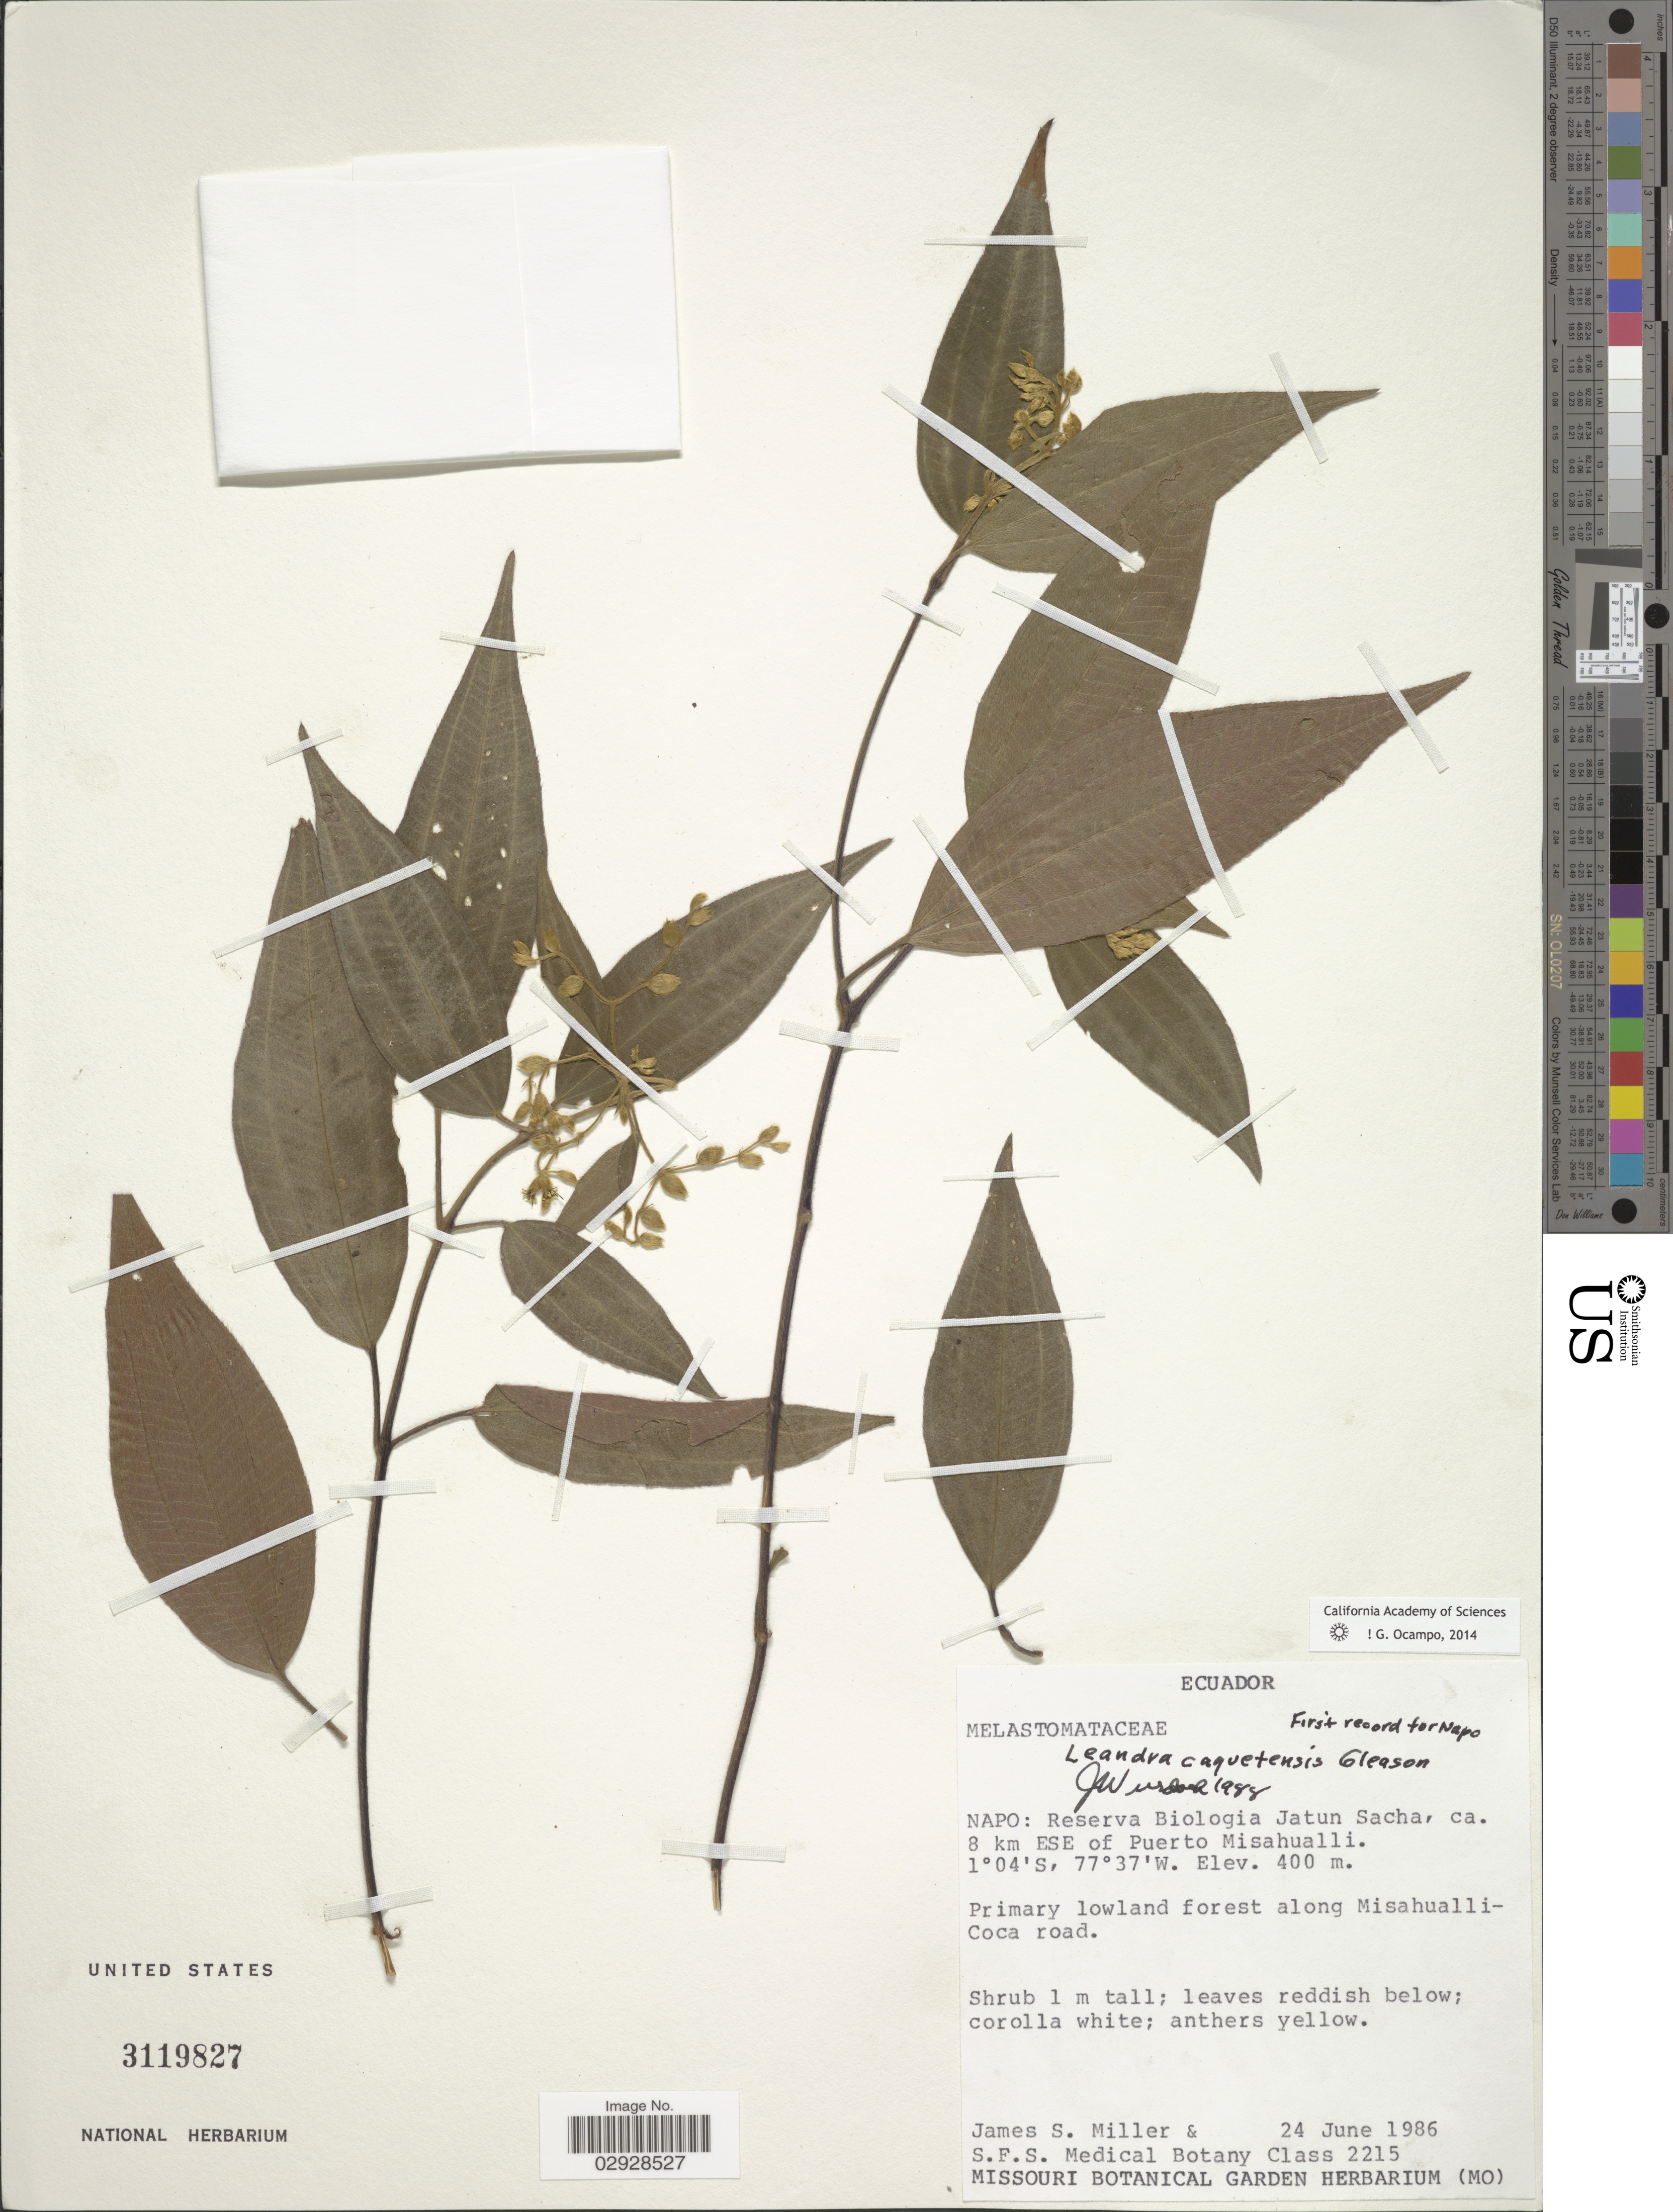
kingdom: Plantae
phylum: Tracheophyta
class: Magnoliopsida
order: Myrtales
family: Melastomataceae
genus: Leandra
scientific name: Leandra caquetensis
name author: Gleason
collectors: J. S. Miller & S. F. S. Med. Bot. Class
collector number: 2215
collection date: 1986-06-24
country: Ecuador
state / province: Napo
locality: Reserva Biologia Jatun Sacha, ca. 8 km ESE of Puerto Misahualli. Primary lowland forest along Misahualli-Coca road.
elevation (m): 400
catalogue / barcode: US 3119827